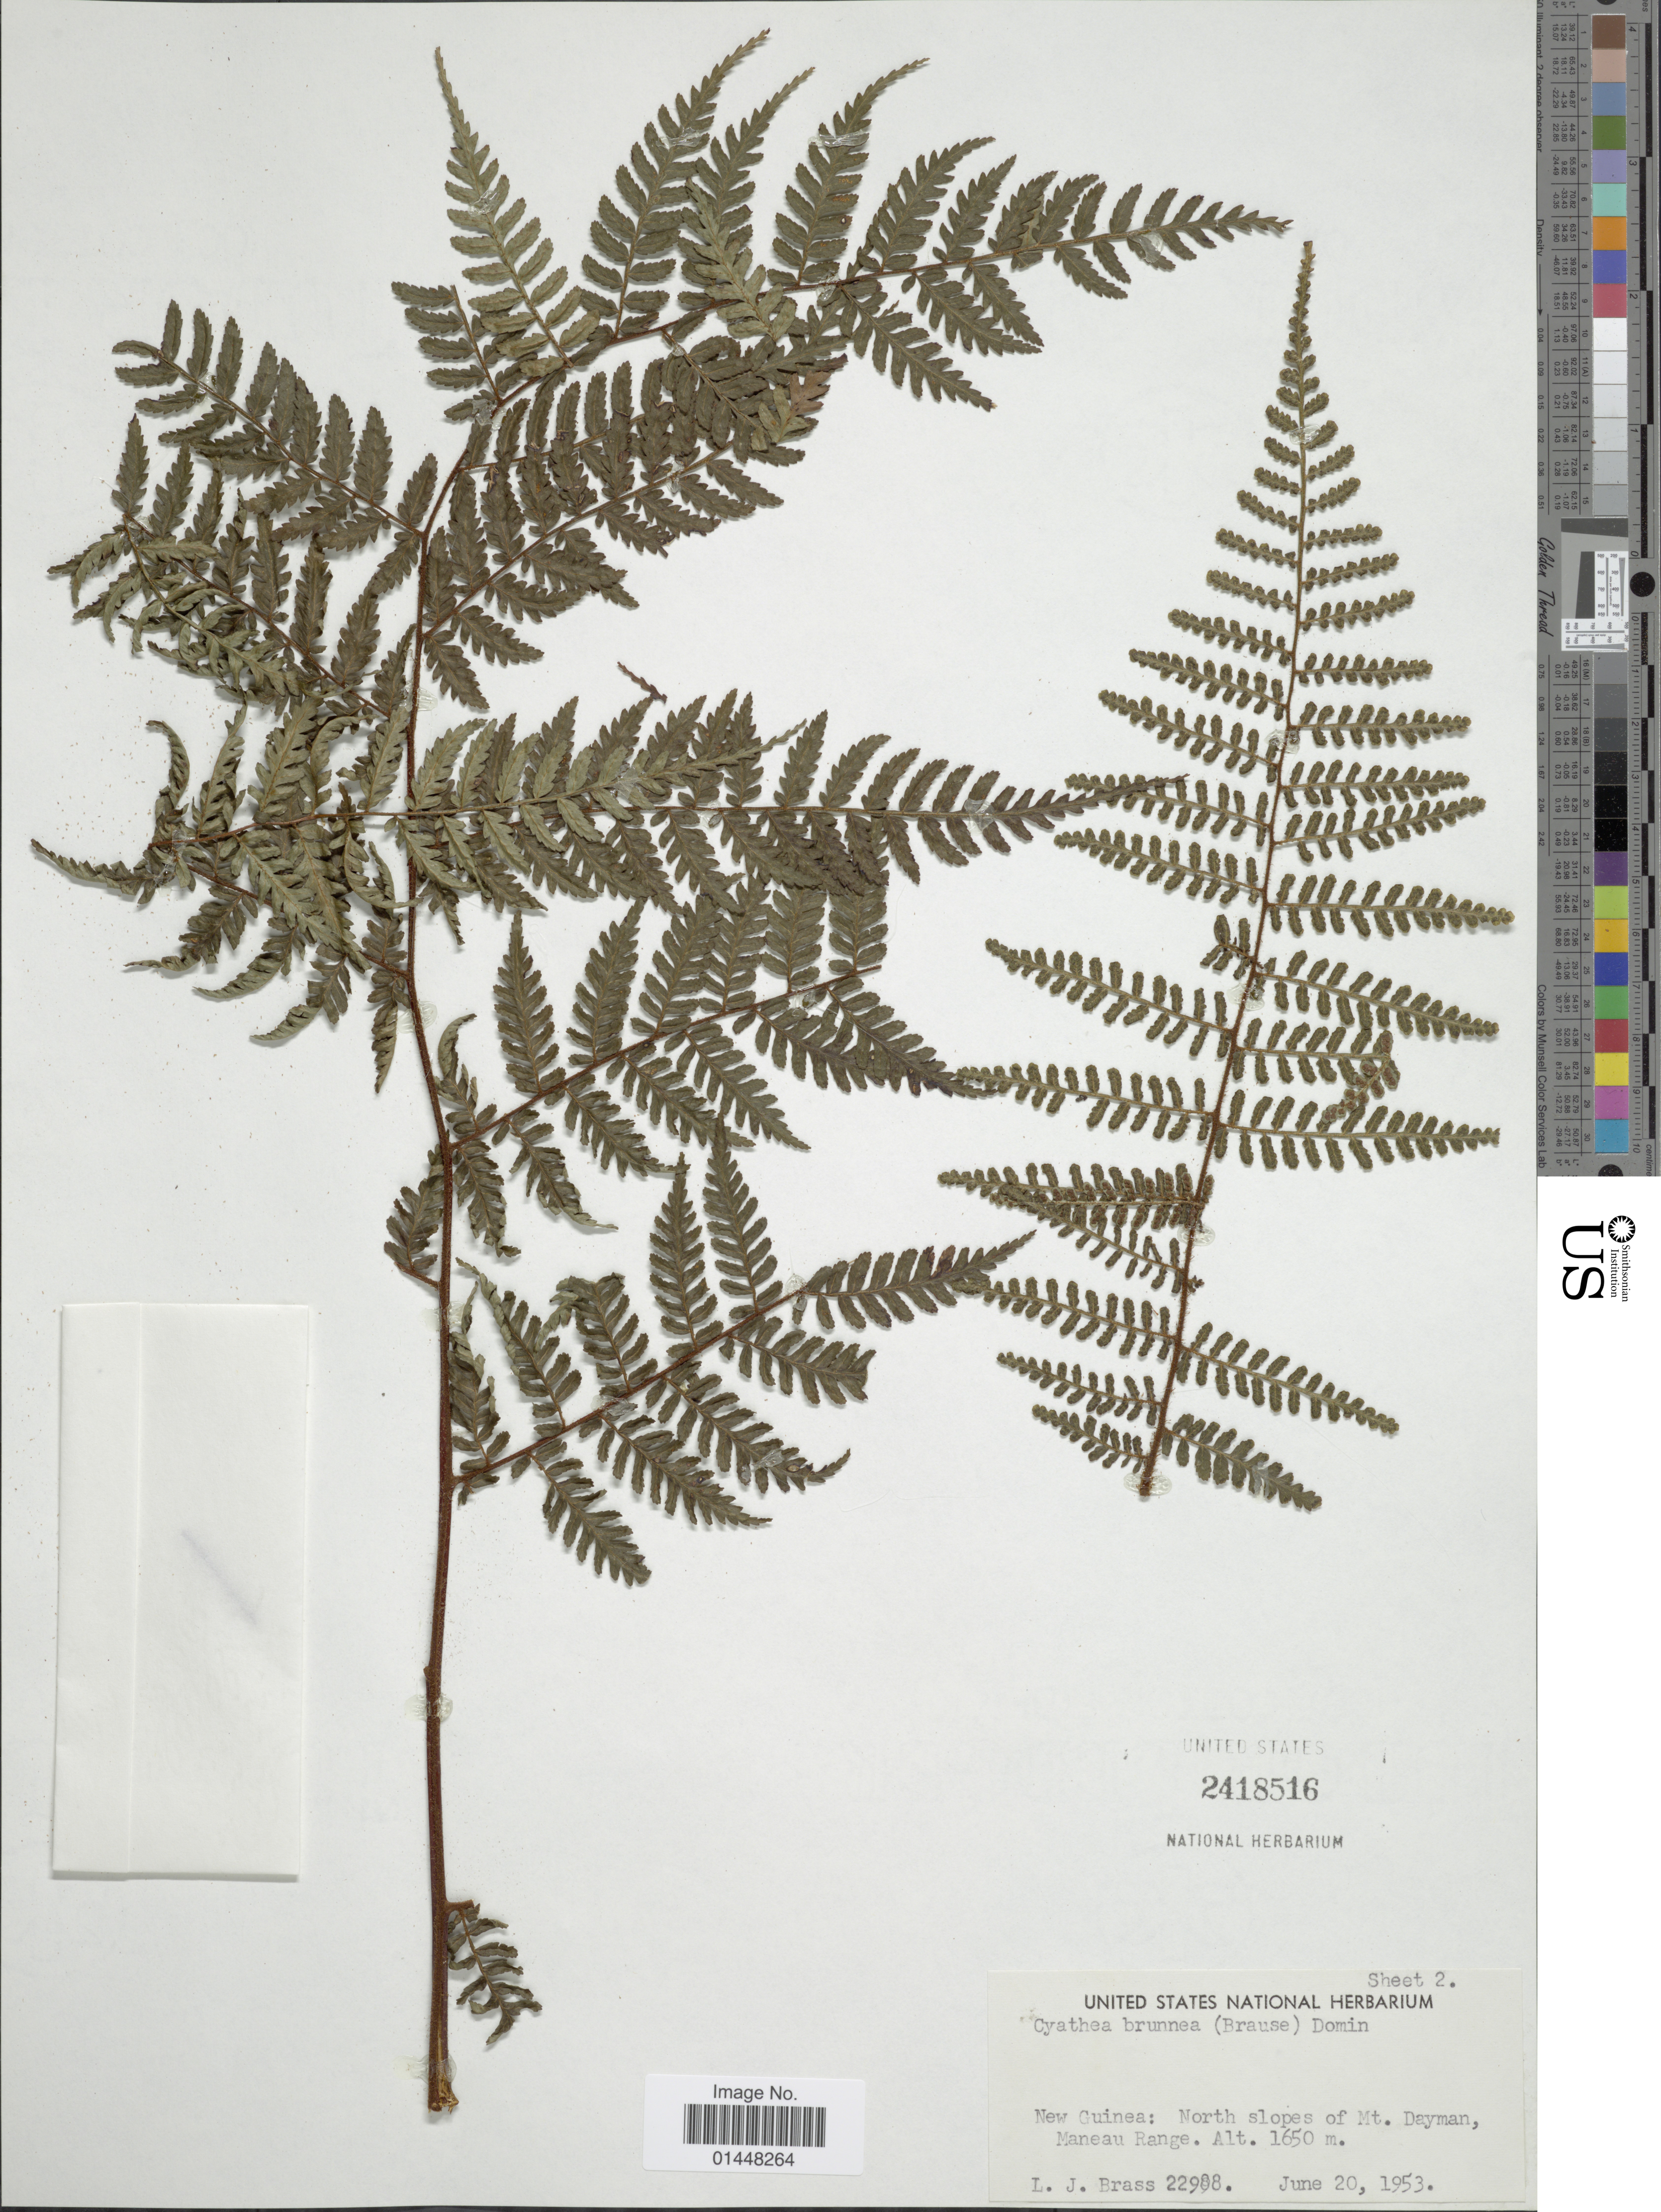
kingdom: Plantae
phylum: Tracheophyta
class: Polypodiopsida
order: Cyatheales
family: Cyatheaceae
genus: Gymnosphaera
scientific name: Gymnosphaera hornei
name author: (Baker) Copel.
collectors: L. J. Brass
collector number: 22988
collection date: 1953-06-20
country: Papua New Guinea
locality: New Guinea: Northern Slopes of Mt. Dayman, Maneau Range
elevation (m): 1650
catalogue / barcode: US 2418516